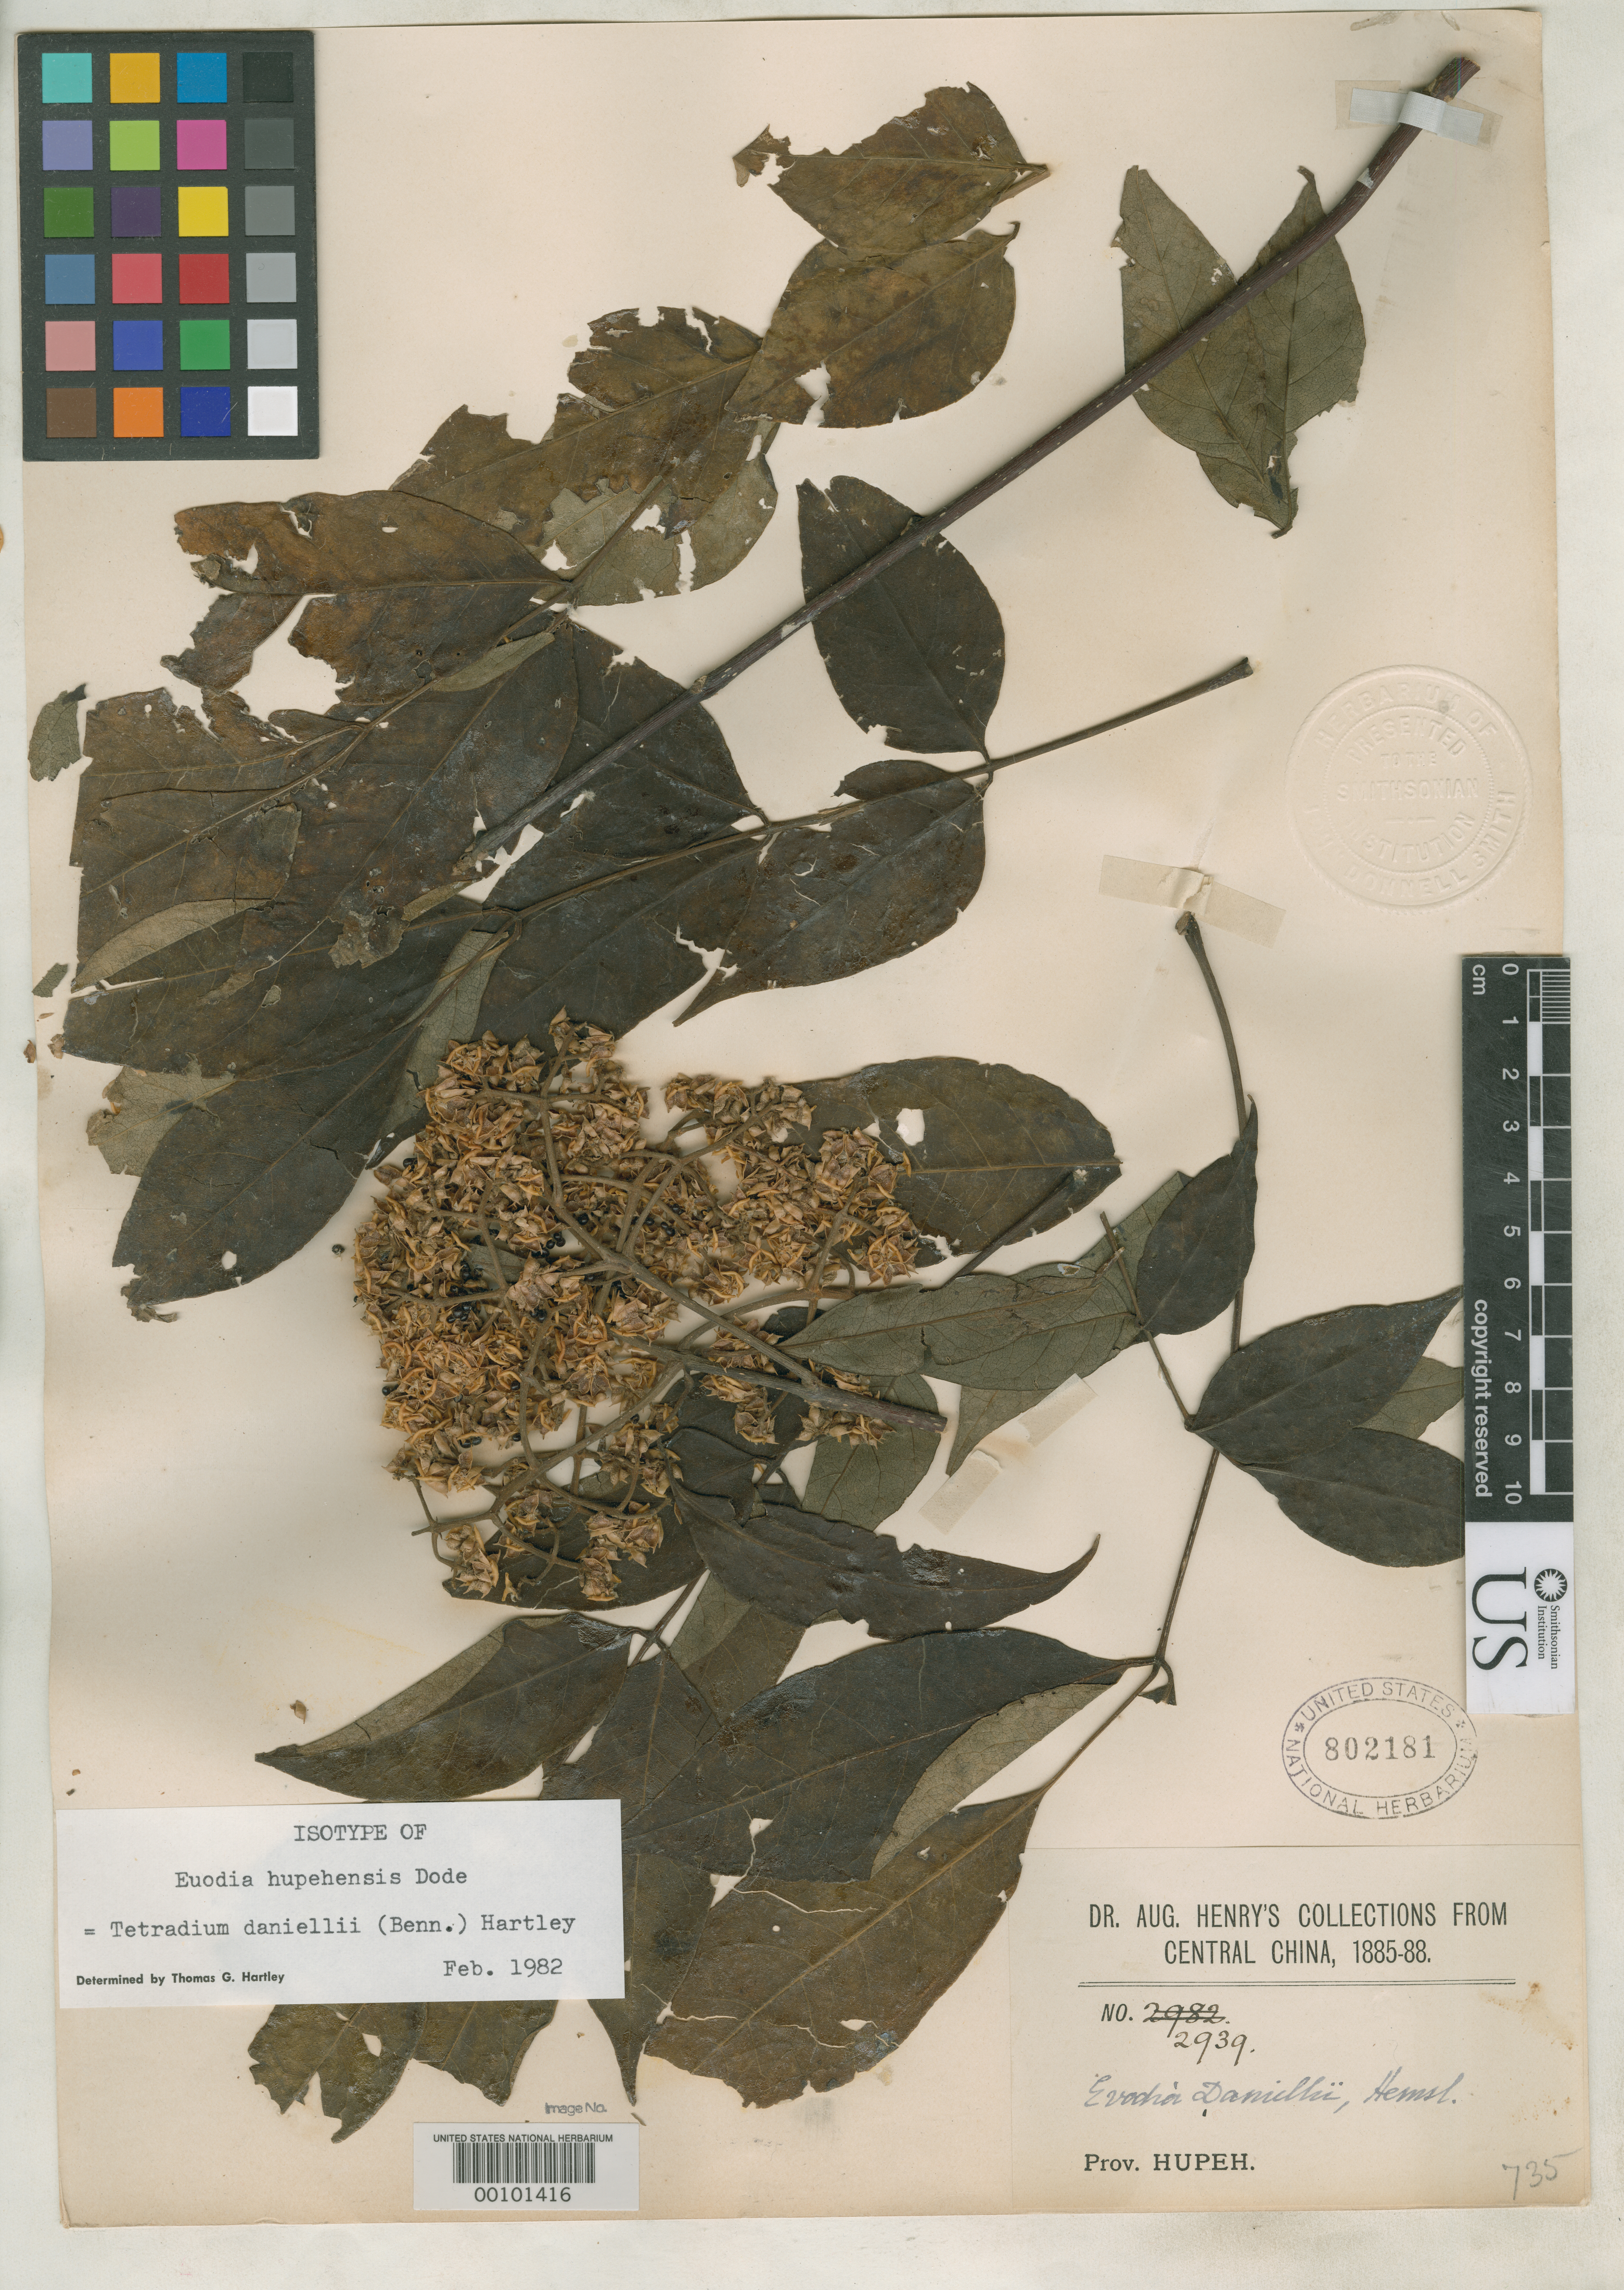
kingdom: Plantae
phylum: Tracheophyta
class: Magnoliopsida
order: Sapindales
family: Rutaceae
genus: Euodia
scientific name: Euodia hupehensis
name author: Dode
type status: Isotype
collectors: A. Henry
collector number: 2939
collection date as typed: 1887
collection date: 1887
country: China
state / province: Hubei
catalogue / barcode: US 802181